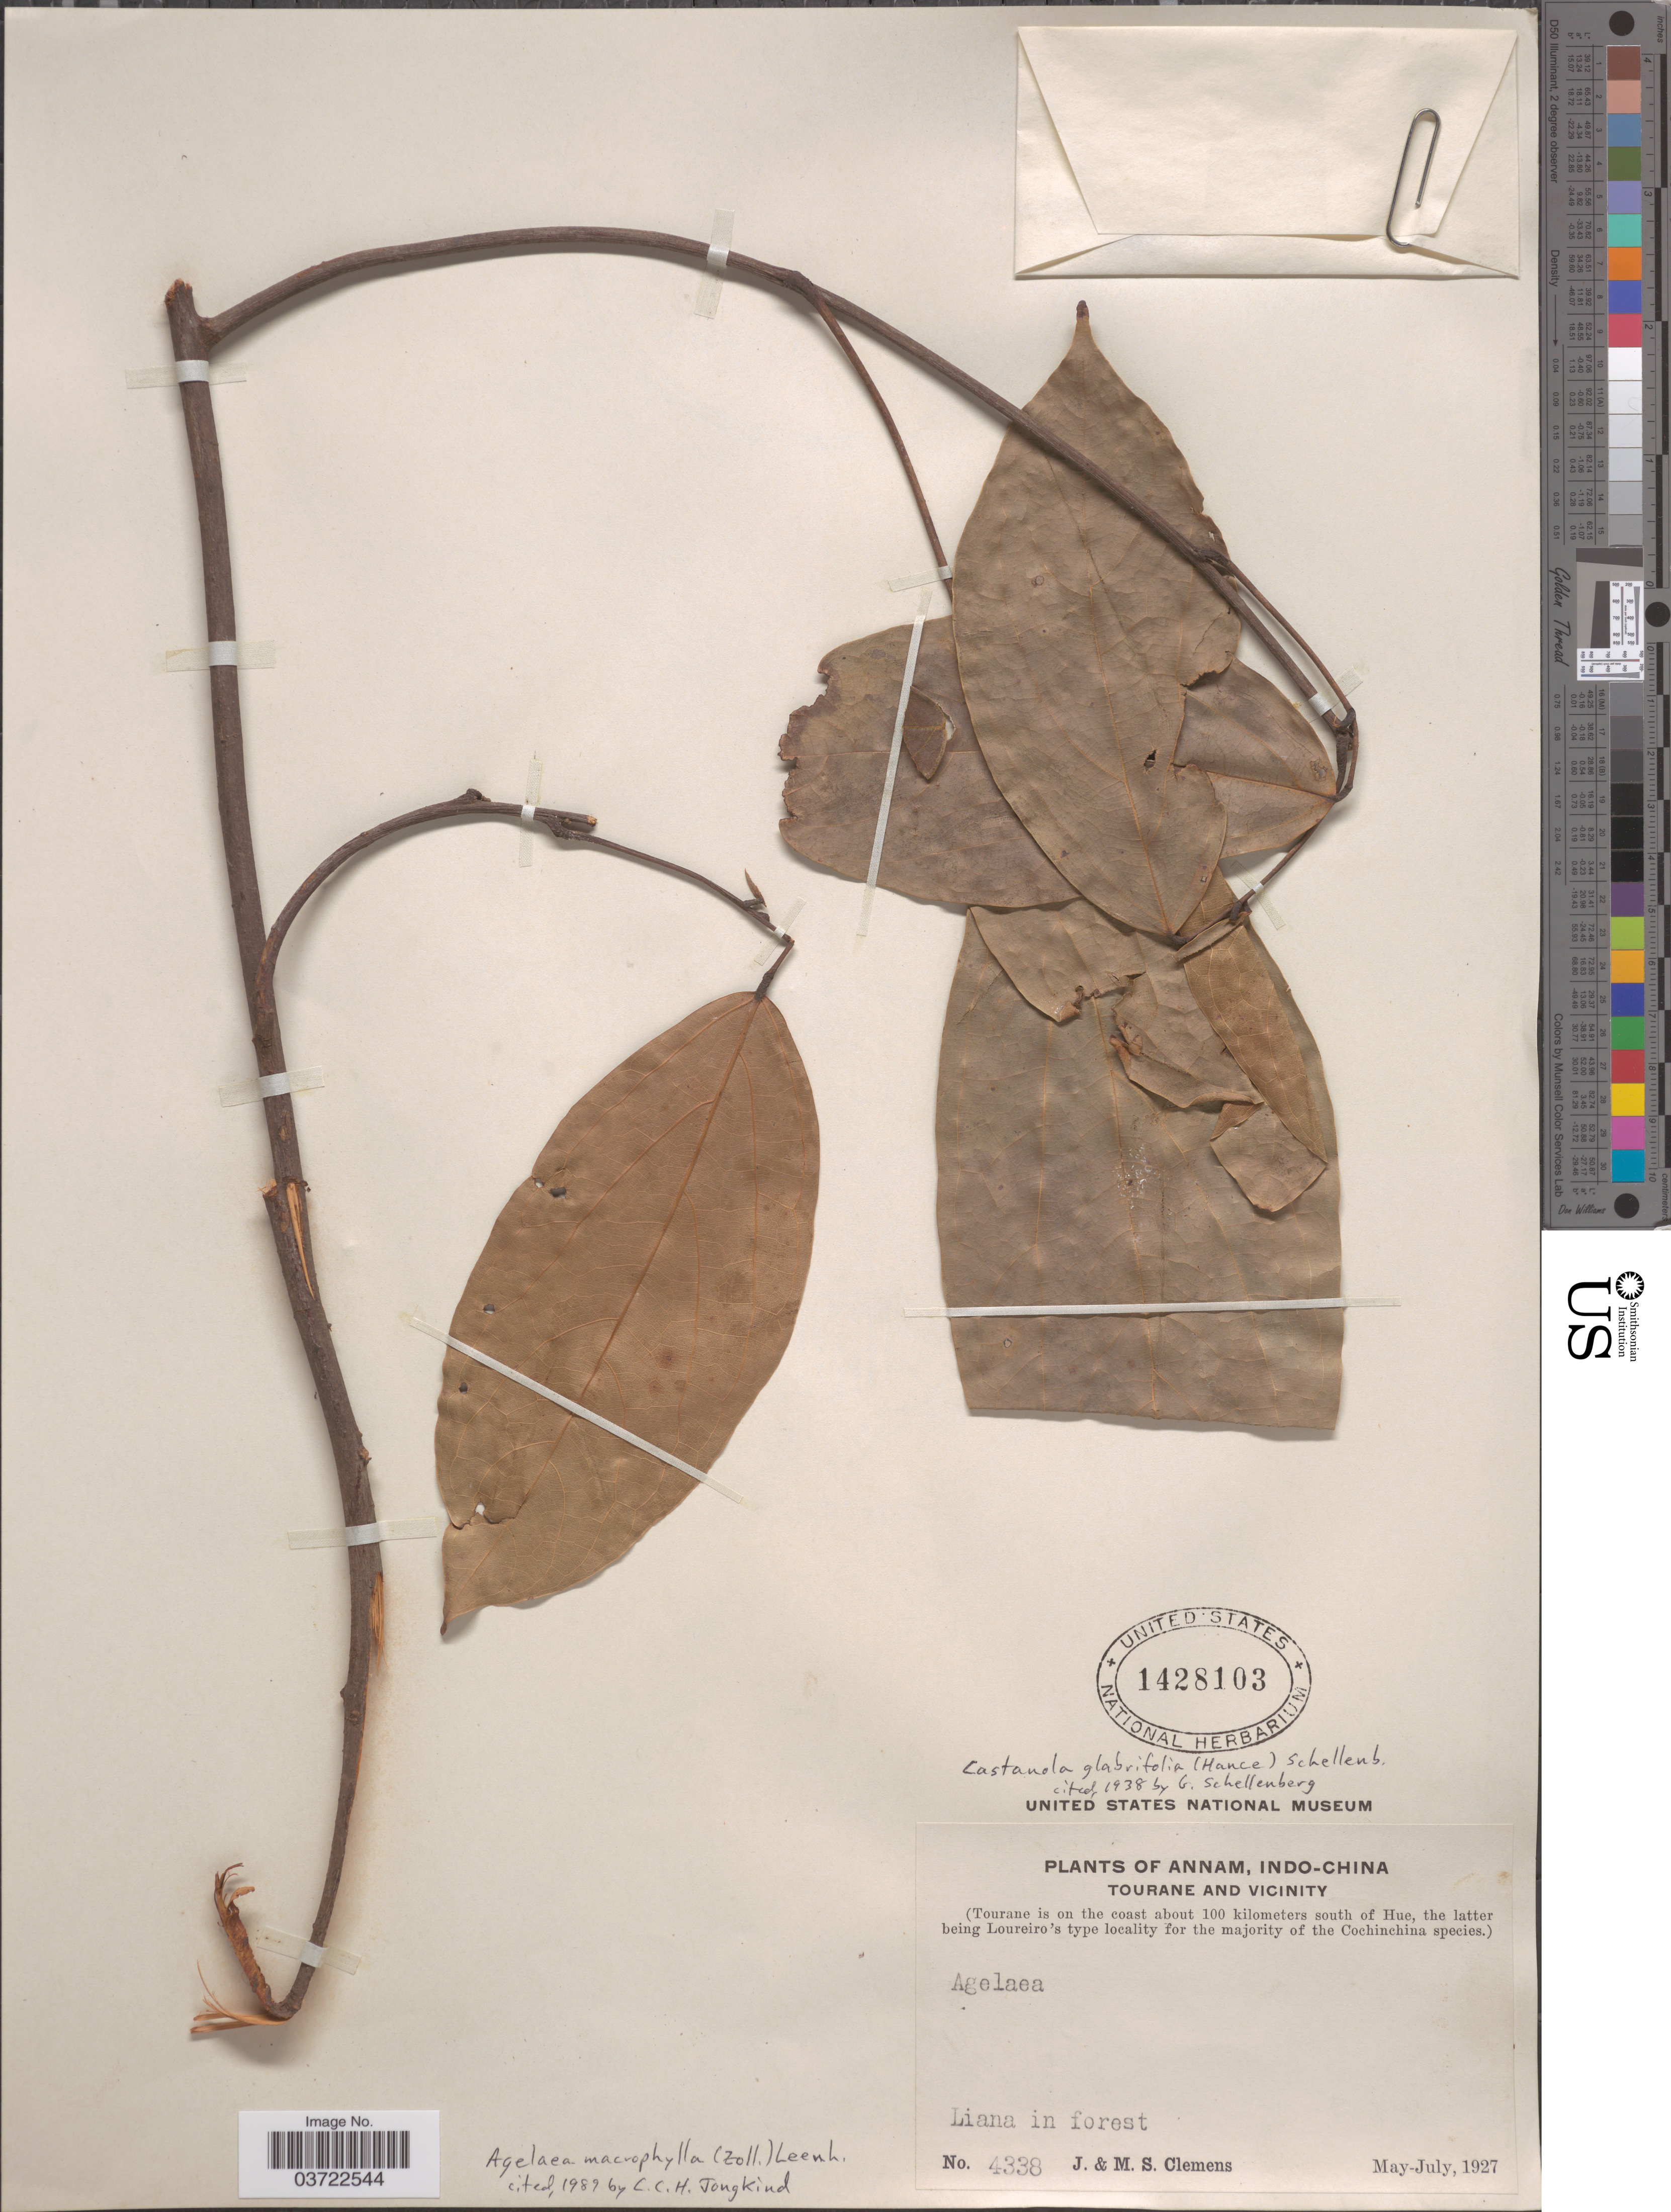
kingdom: Plantae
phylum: Tracheophyta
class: Magnoliopsida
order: Oxalidales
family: Connaraceae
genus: Agelaea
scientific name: Agelaea macrophylla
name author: (Zoll.) Leenh.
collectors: J. Clemens & M. S. Clemens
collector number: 4338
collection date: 1927-05/1927-07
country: Vietnam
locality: Annam, Indo-China, Tourane and vicinity. Tourane is on the coast about 100 kilometers south of Hue.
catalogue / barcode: US 1428103